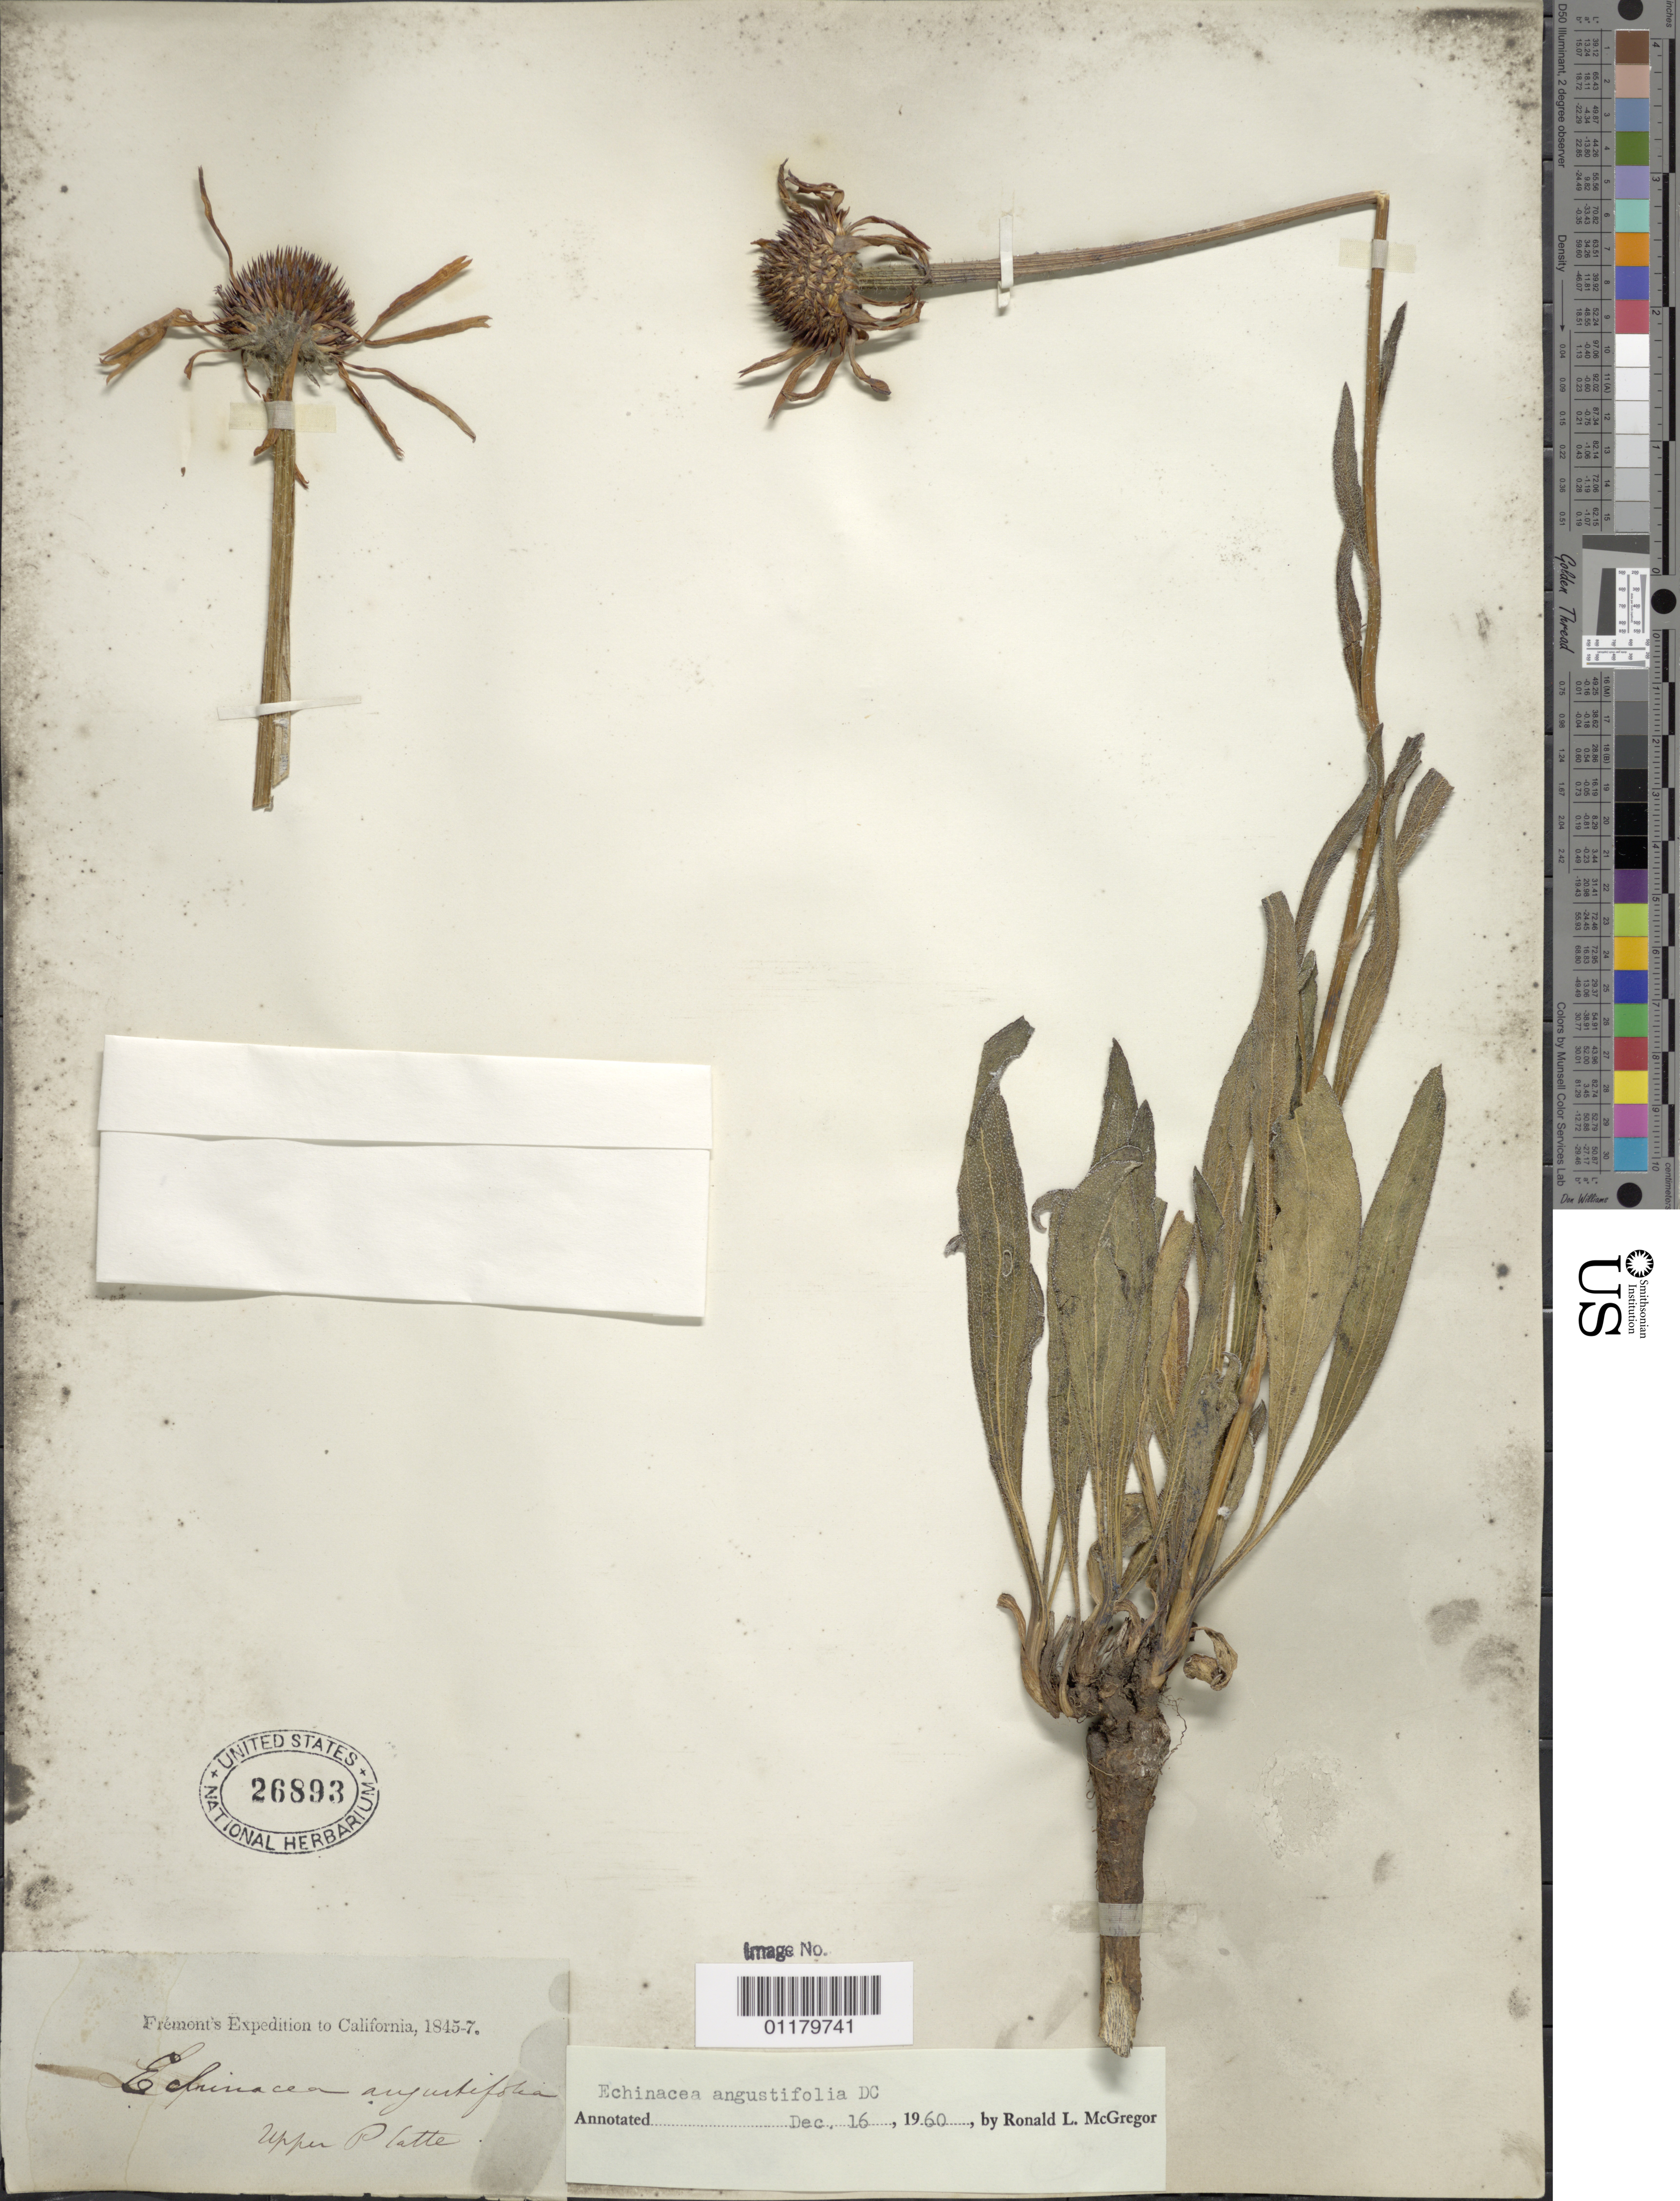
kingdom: Plantae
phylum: Tracheophyta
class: Magnoliopsida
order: Asterales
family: Asteraceae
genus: Echinacea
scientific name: Echinacea angustifolia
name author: DC.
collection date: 1845/1847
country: United States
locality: Upper Platte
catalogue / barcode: US 26893